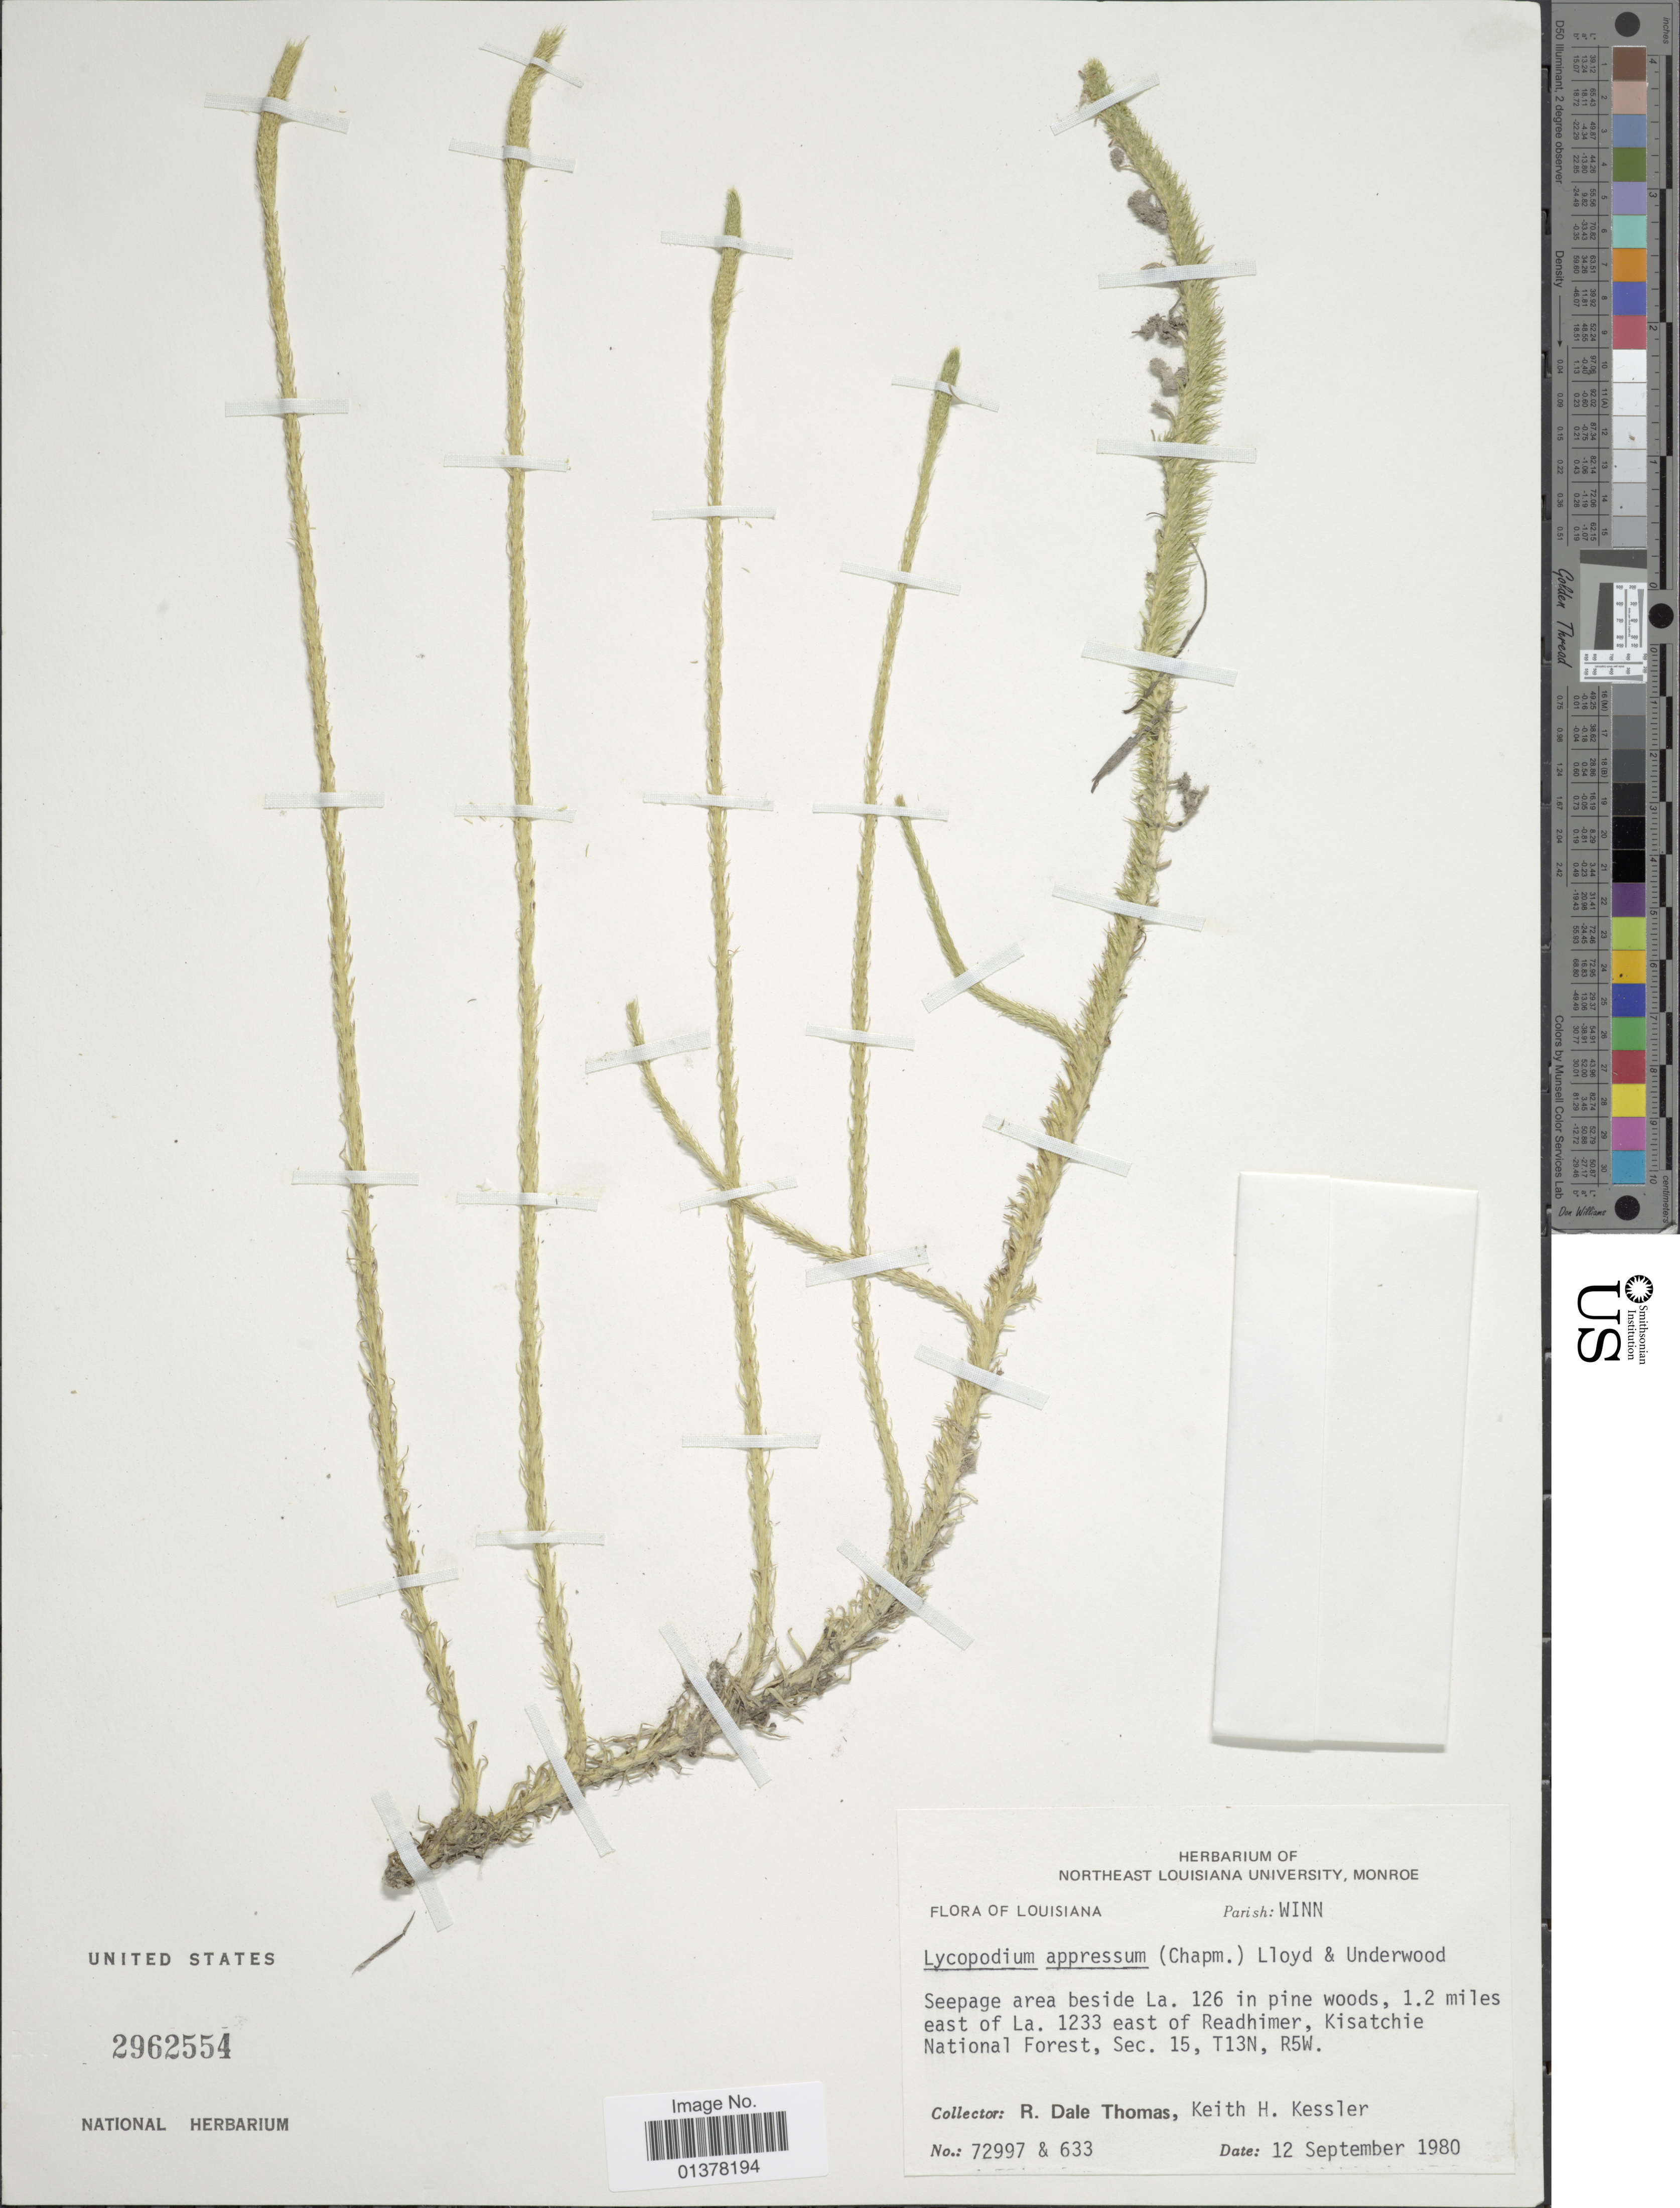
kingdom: Plantae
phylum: Tracheophyta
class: Lycopodiopsida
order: Lycopodiales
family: Lycopodiaceae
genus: Lycopodiella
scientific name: Lycopodiella appressa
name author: (Chapm.) Cranfill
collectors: R. Thomas & K. Kessler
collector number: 72997 & 633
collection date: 1980-09-12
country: United States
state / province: Louisiana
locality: Parish: Winn, seapage area beside La. 126 in pine woods, 1.2 miles east of La. 1233 east of Readhimer, Kisatchie National Forest, Sec 15, T13N, R5W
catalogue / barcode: US 2962554